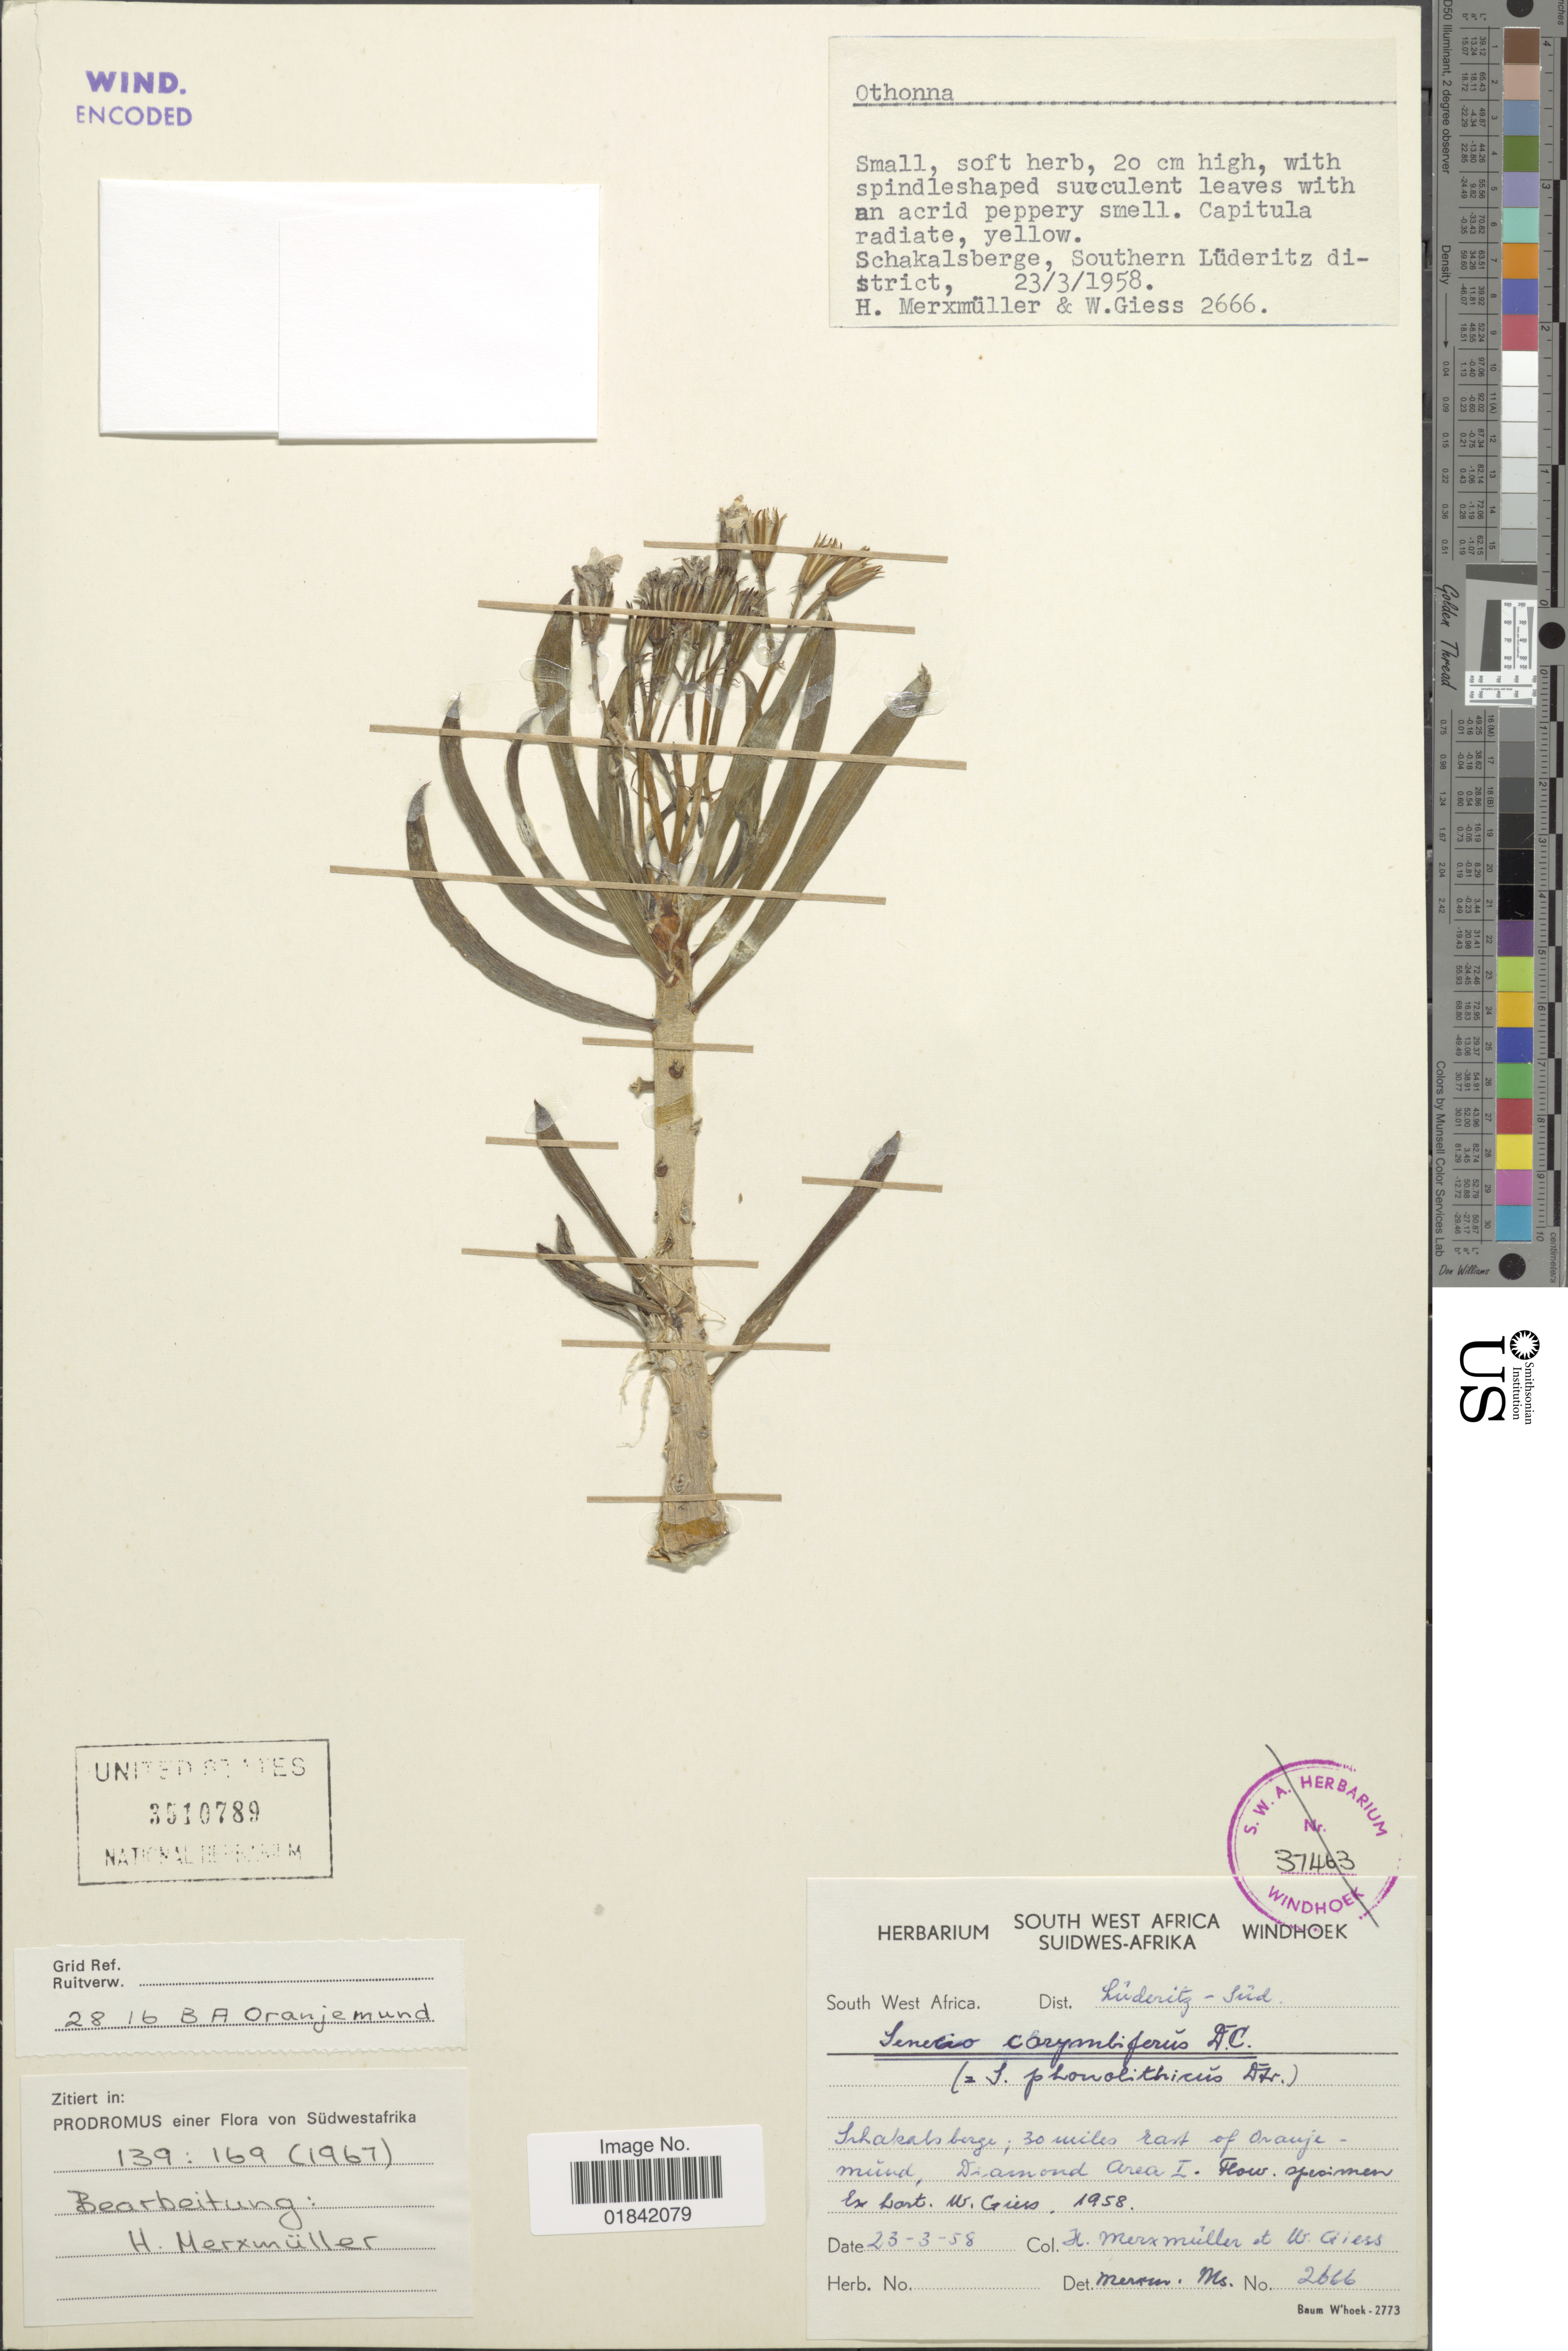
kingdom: Plantae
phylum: Tracheophyta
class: Magnoliopsida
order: Asterales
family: Asteraceae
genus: Senecio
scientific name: Senecio corymbifer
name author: DC.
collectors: H. Merxmüller & W. Giess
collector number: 2666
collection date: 1958-03-23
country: Namibia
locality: South West Africa, Dist. Lüderitz- Sud, Schakalsberge, 30 miles east of Oranje- mund, Diamond area I.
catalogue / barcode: US 3510789